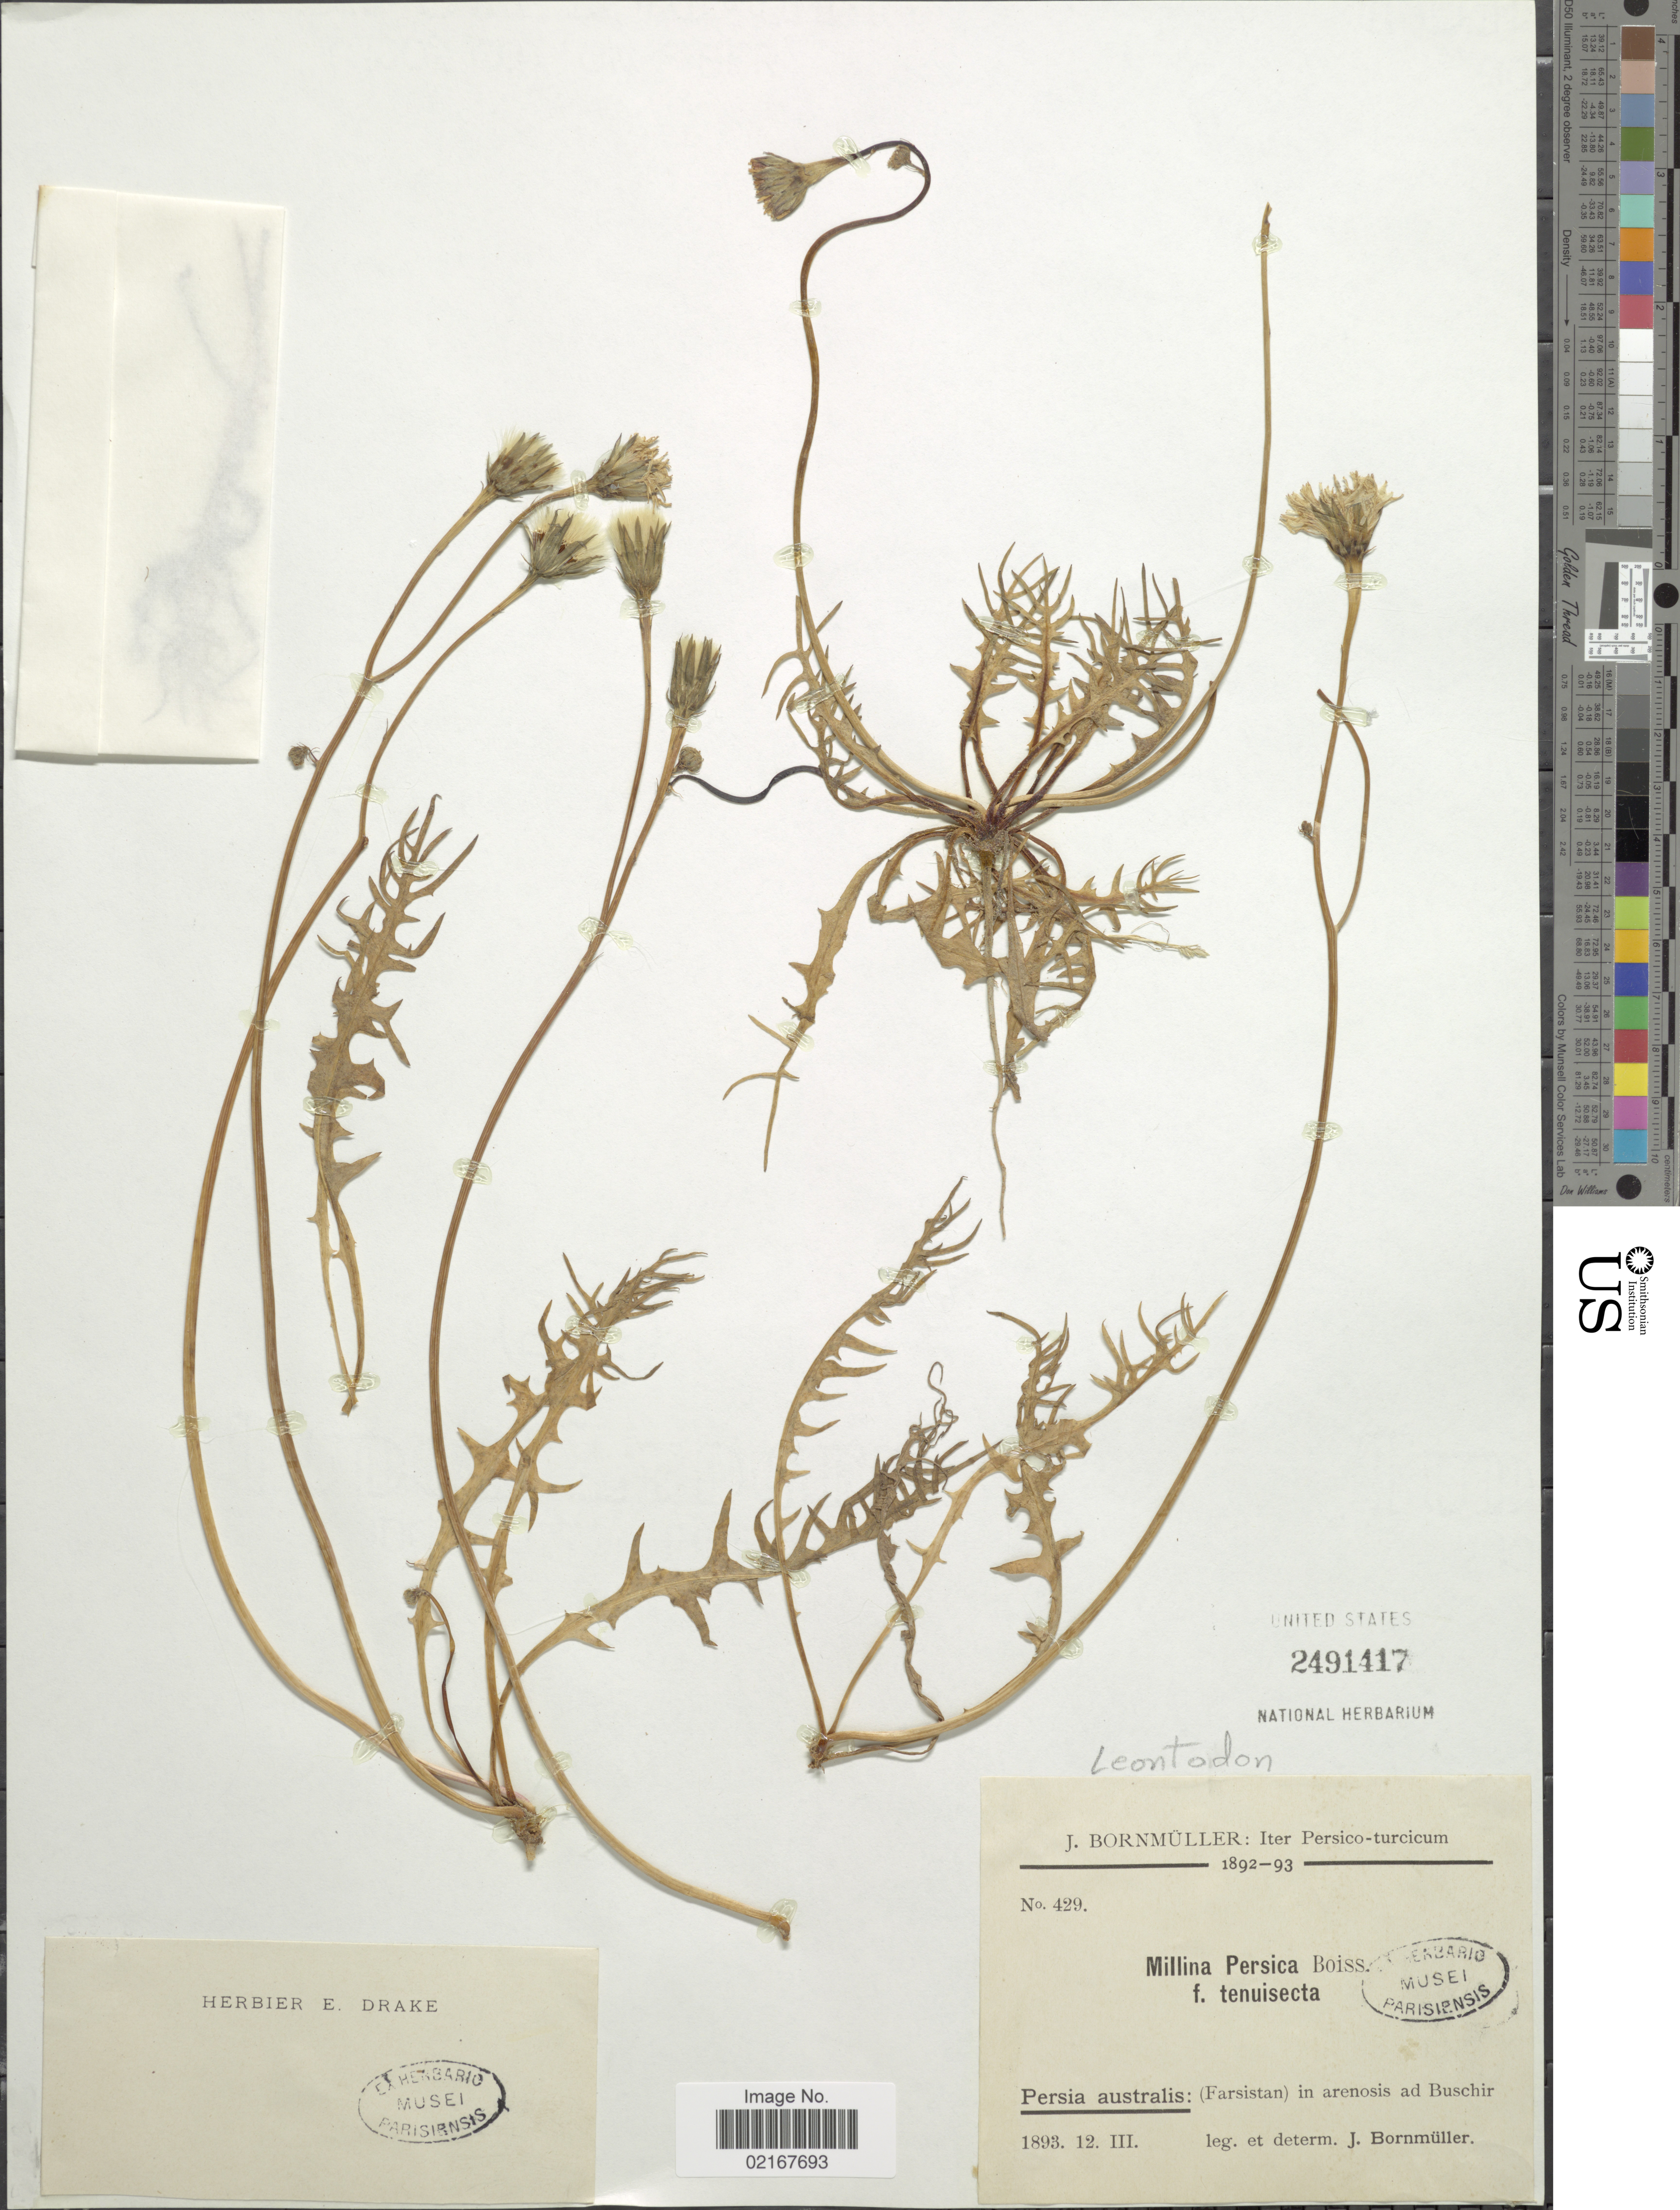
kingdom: Plantae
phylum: Tracheophyta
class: Magnoliopsida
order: Asterales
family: Asteraceae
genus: Scorzoneroides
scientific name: Scorzoneroides laciniata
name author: (Bertol.) Greuter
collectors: J. Bornmüller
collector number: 429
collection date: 1893-03-12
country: Iran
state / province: Fars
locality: Persia australis (Farsistan), ad Buschir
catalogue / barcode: US 2491417